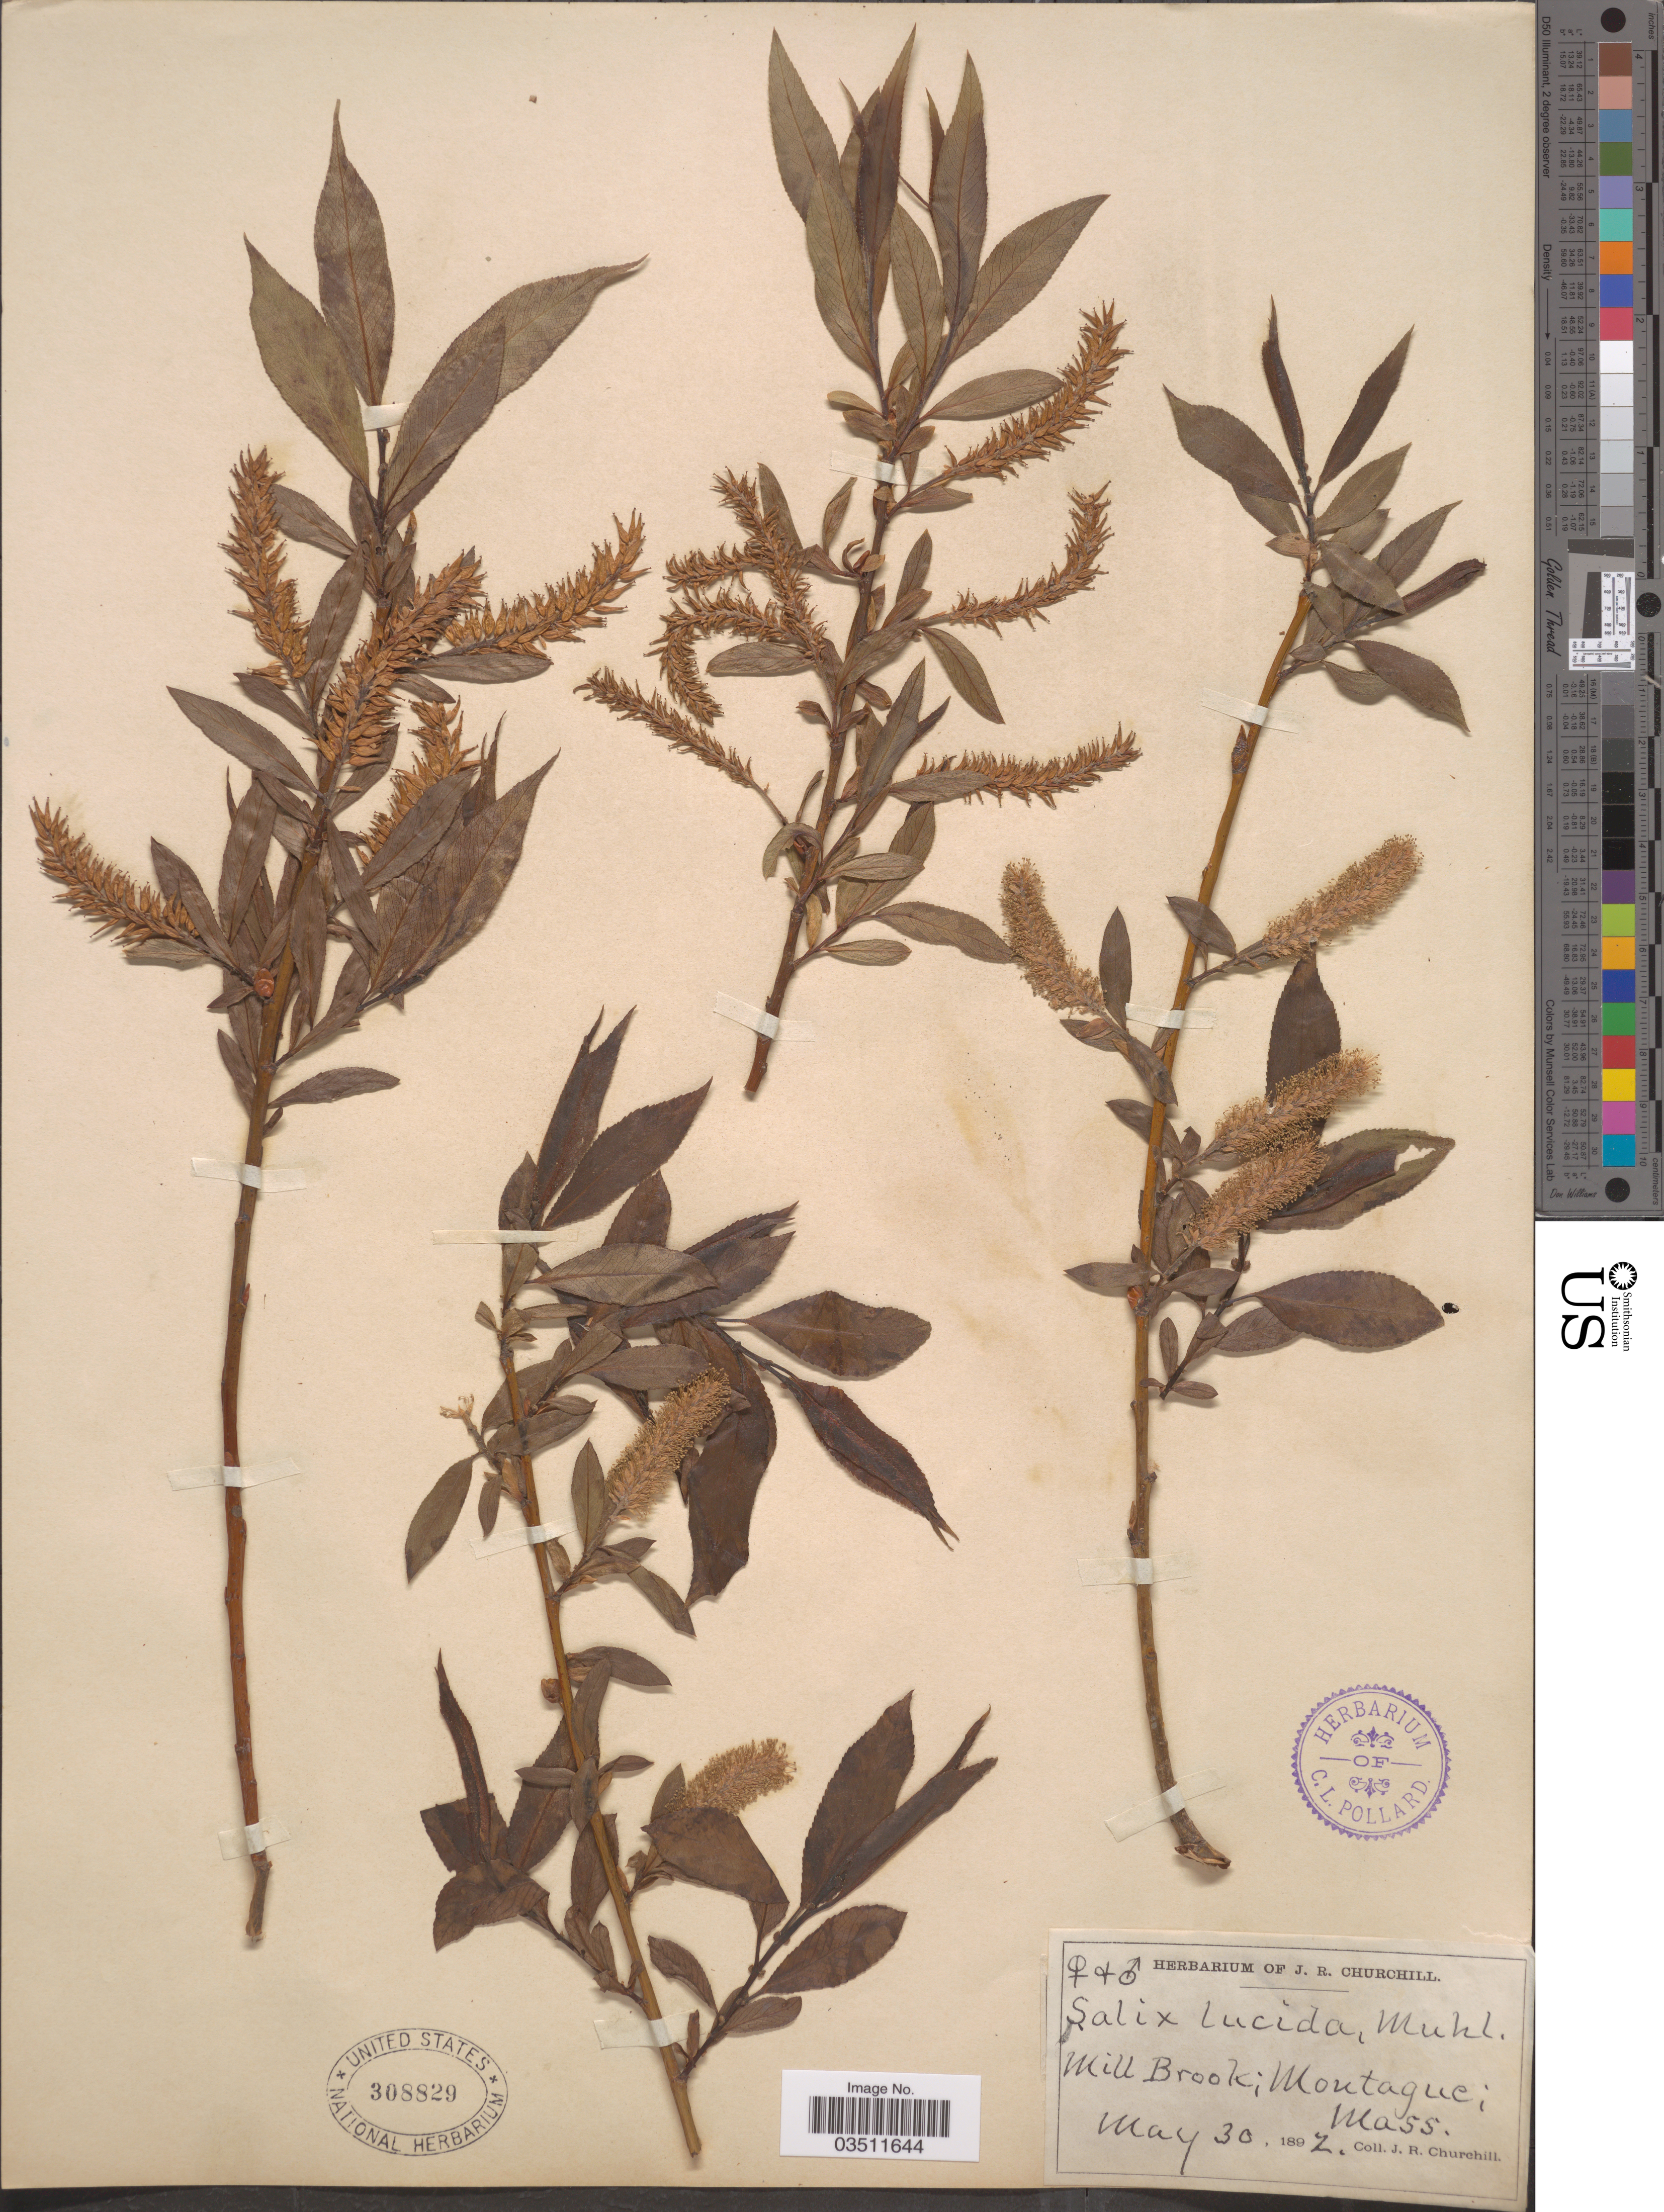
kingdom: Plantae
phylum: Tracheophyta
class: Magnoliopsida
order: Malpighiales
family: Salicaceae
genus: Salix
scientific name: Salix lucida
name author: Muhl.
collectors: J. Churchill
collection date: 1892-05-30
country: United States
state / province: Massachusetts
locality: Mill Brook; Montague.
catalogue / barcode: US 308829